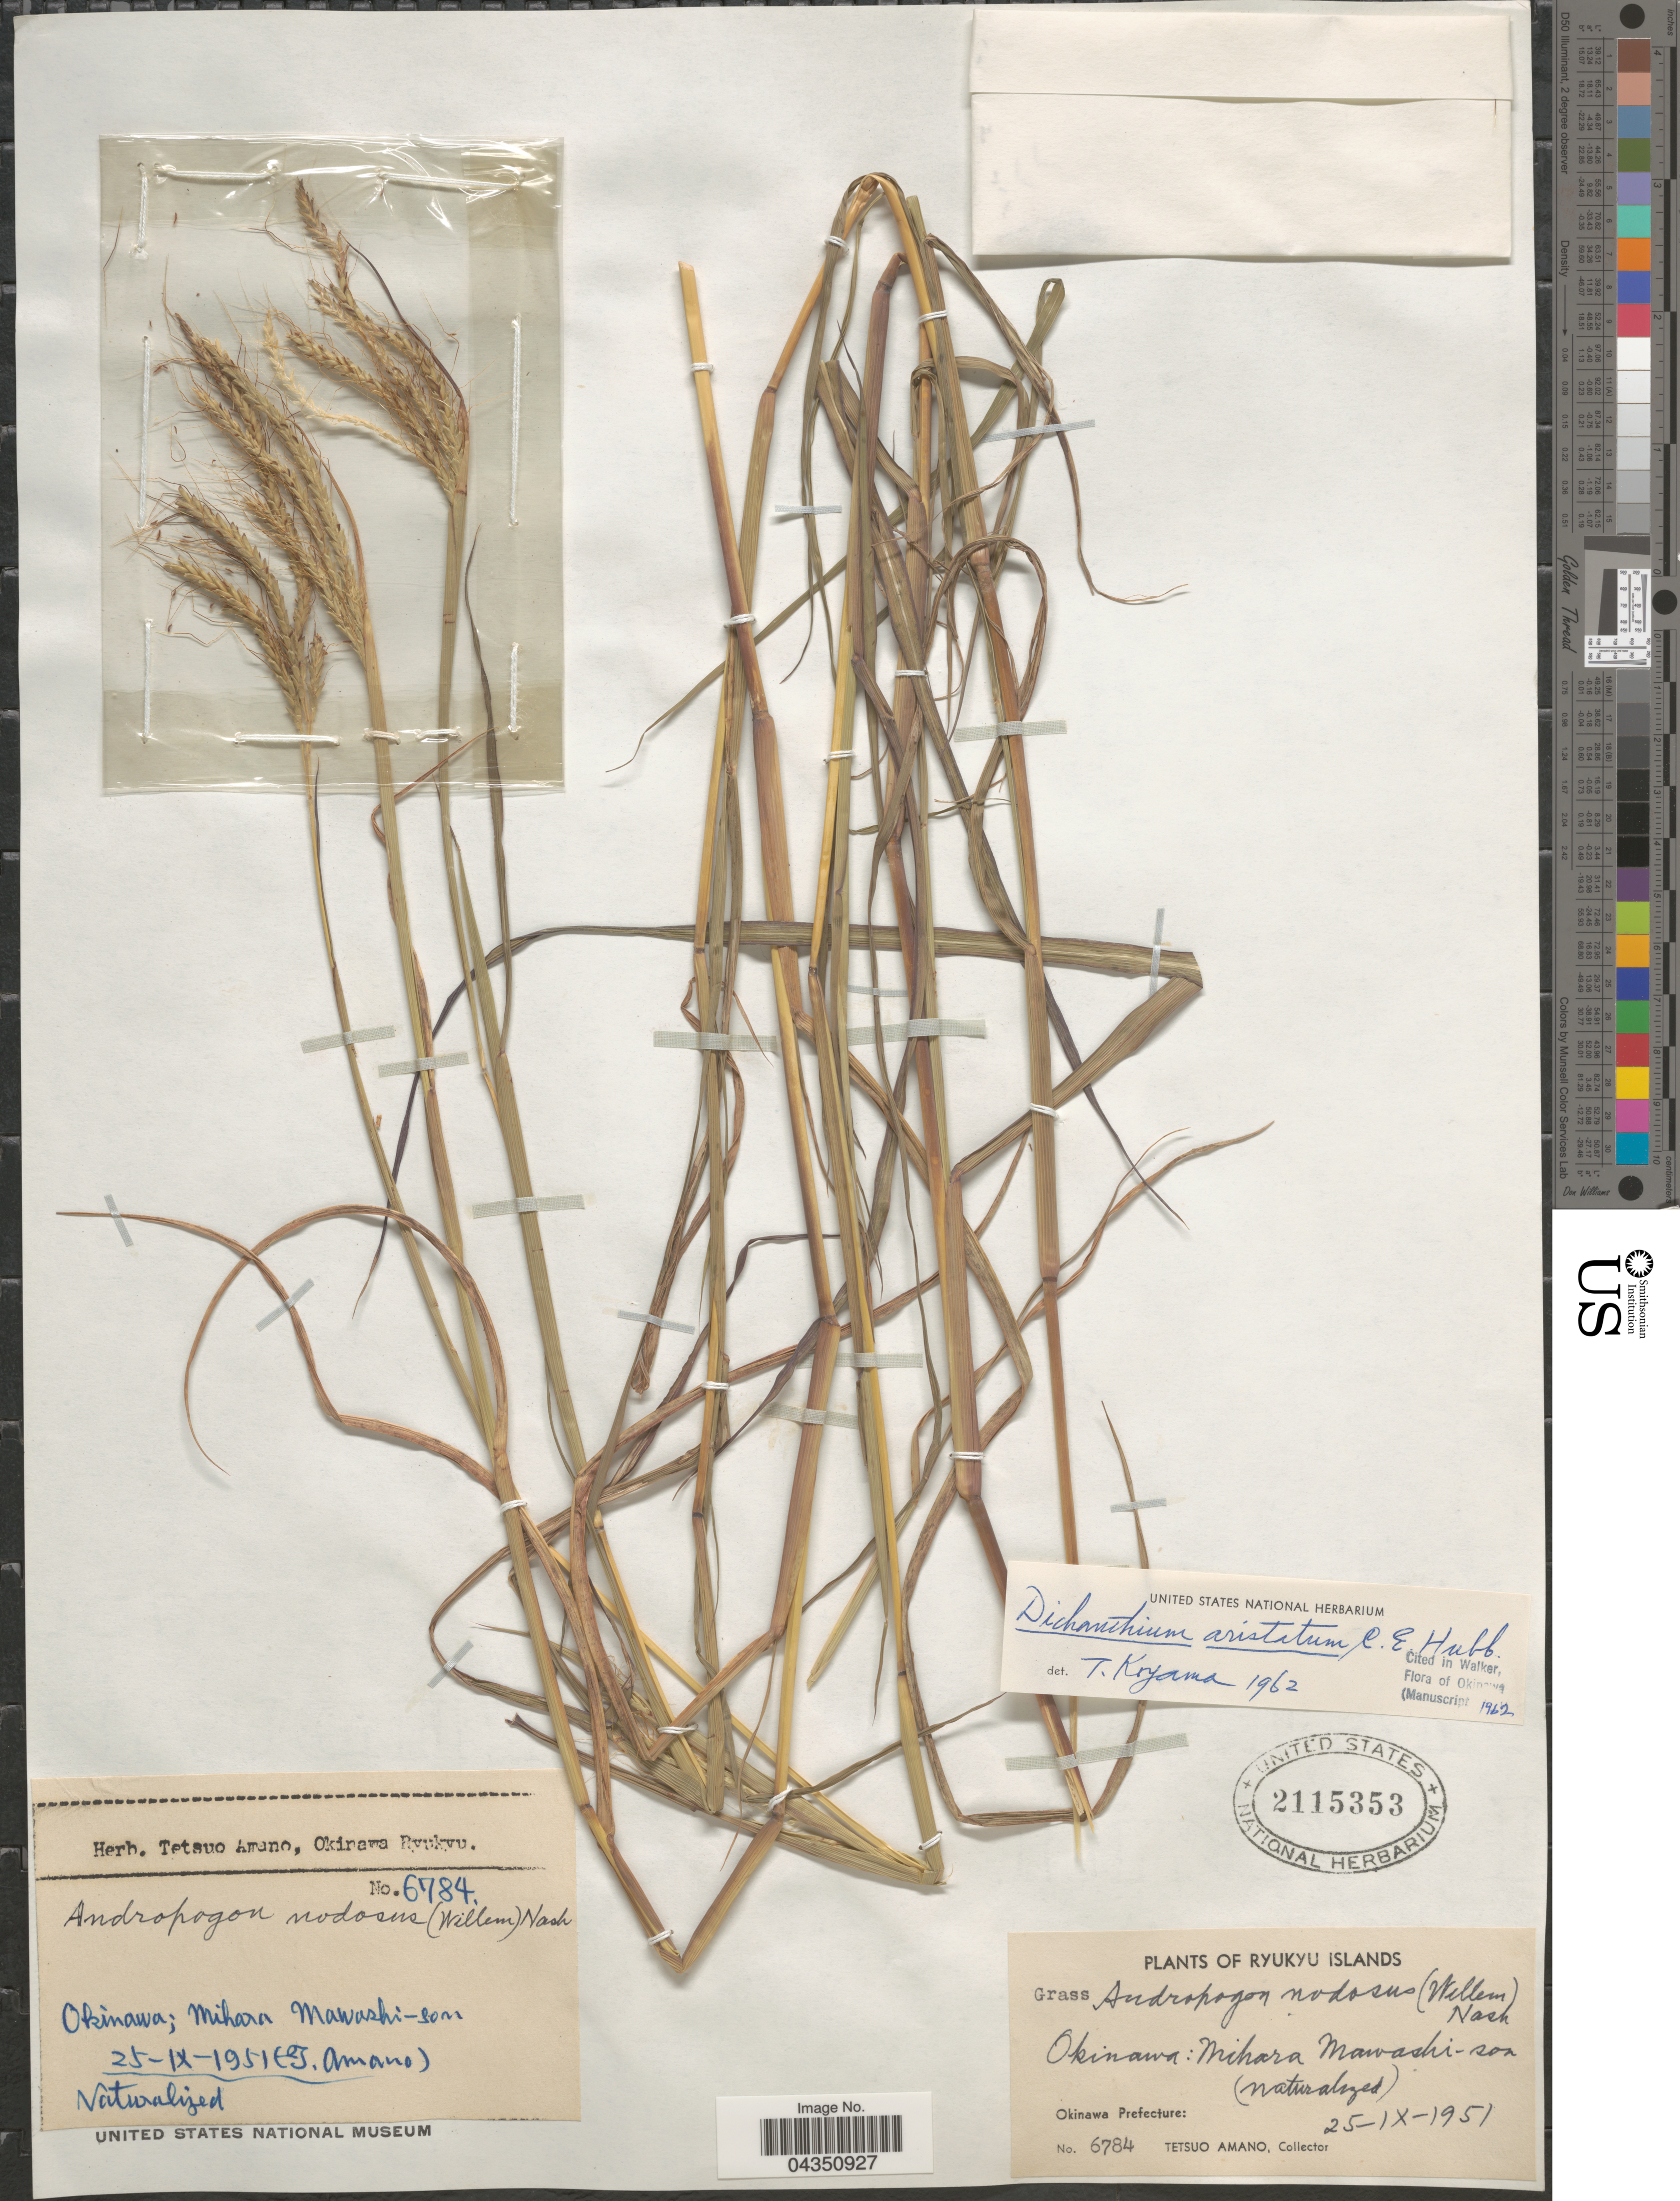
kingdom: Plantae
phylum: Tracheophyta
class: Liliopsida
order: Poales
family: Poaceae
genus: Dichanthium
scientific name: Dichanthium aristatum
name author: (Poir.) C.E. Hubb.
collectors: T. Amano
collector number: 6784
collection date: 1951-09-25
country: Japan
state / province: Okinawa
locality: Mihara Mawashi-son. Okinawa Prefecture.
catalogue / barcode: US 2115353